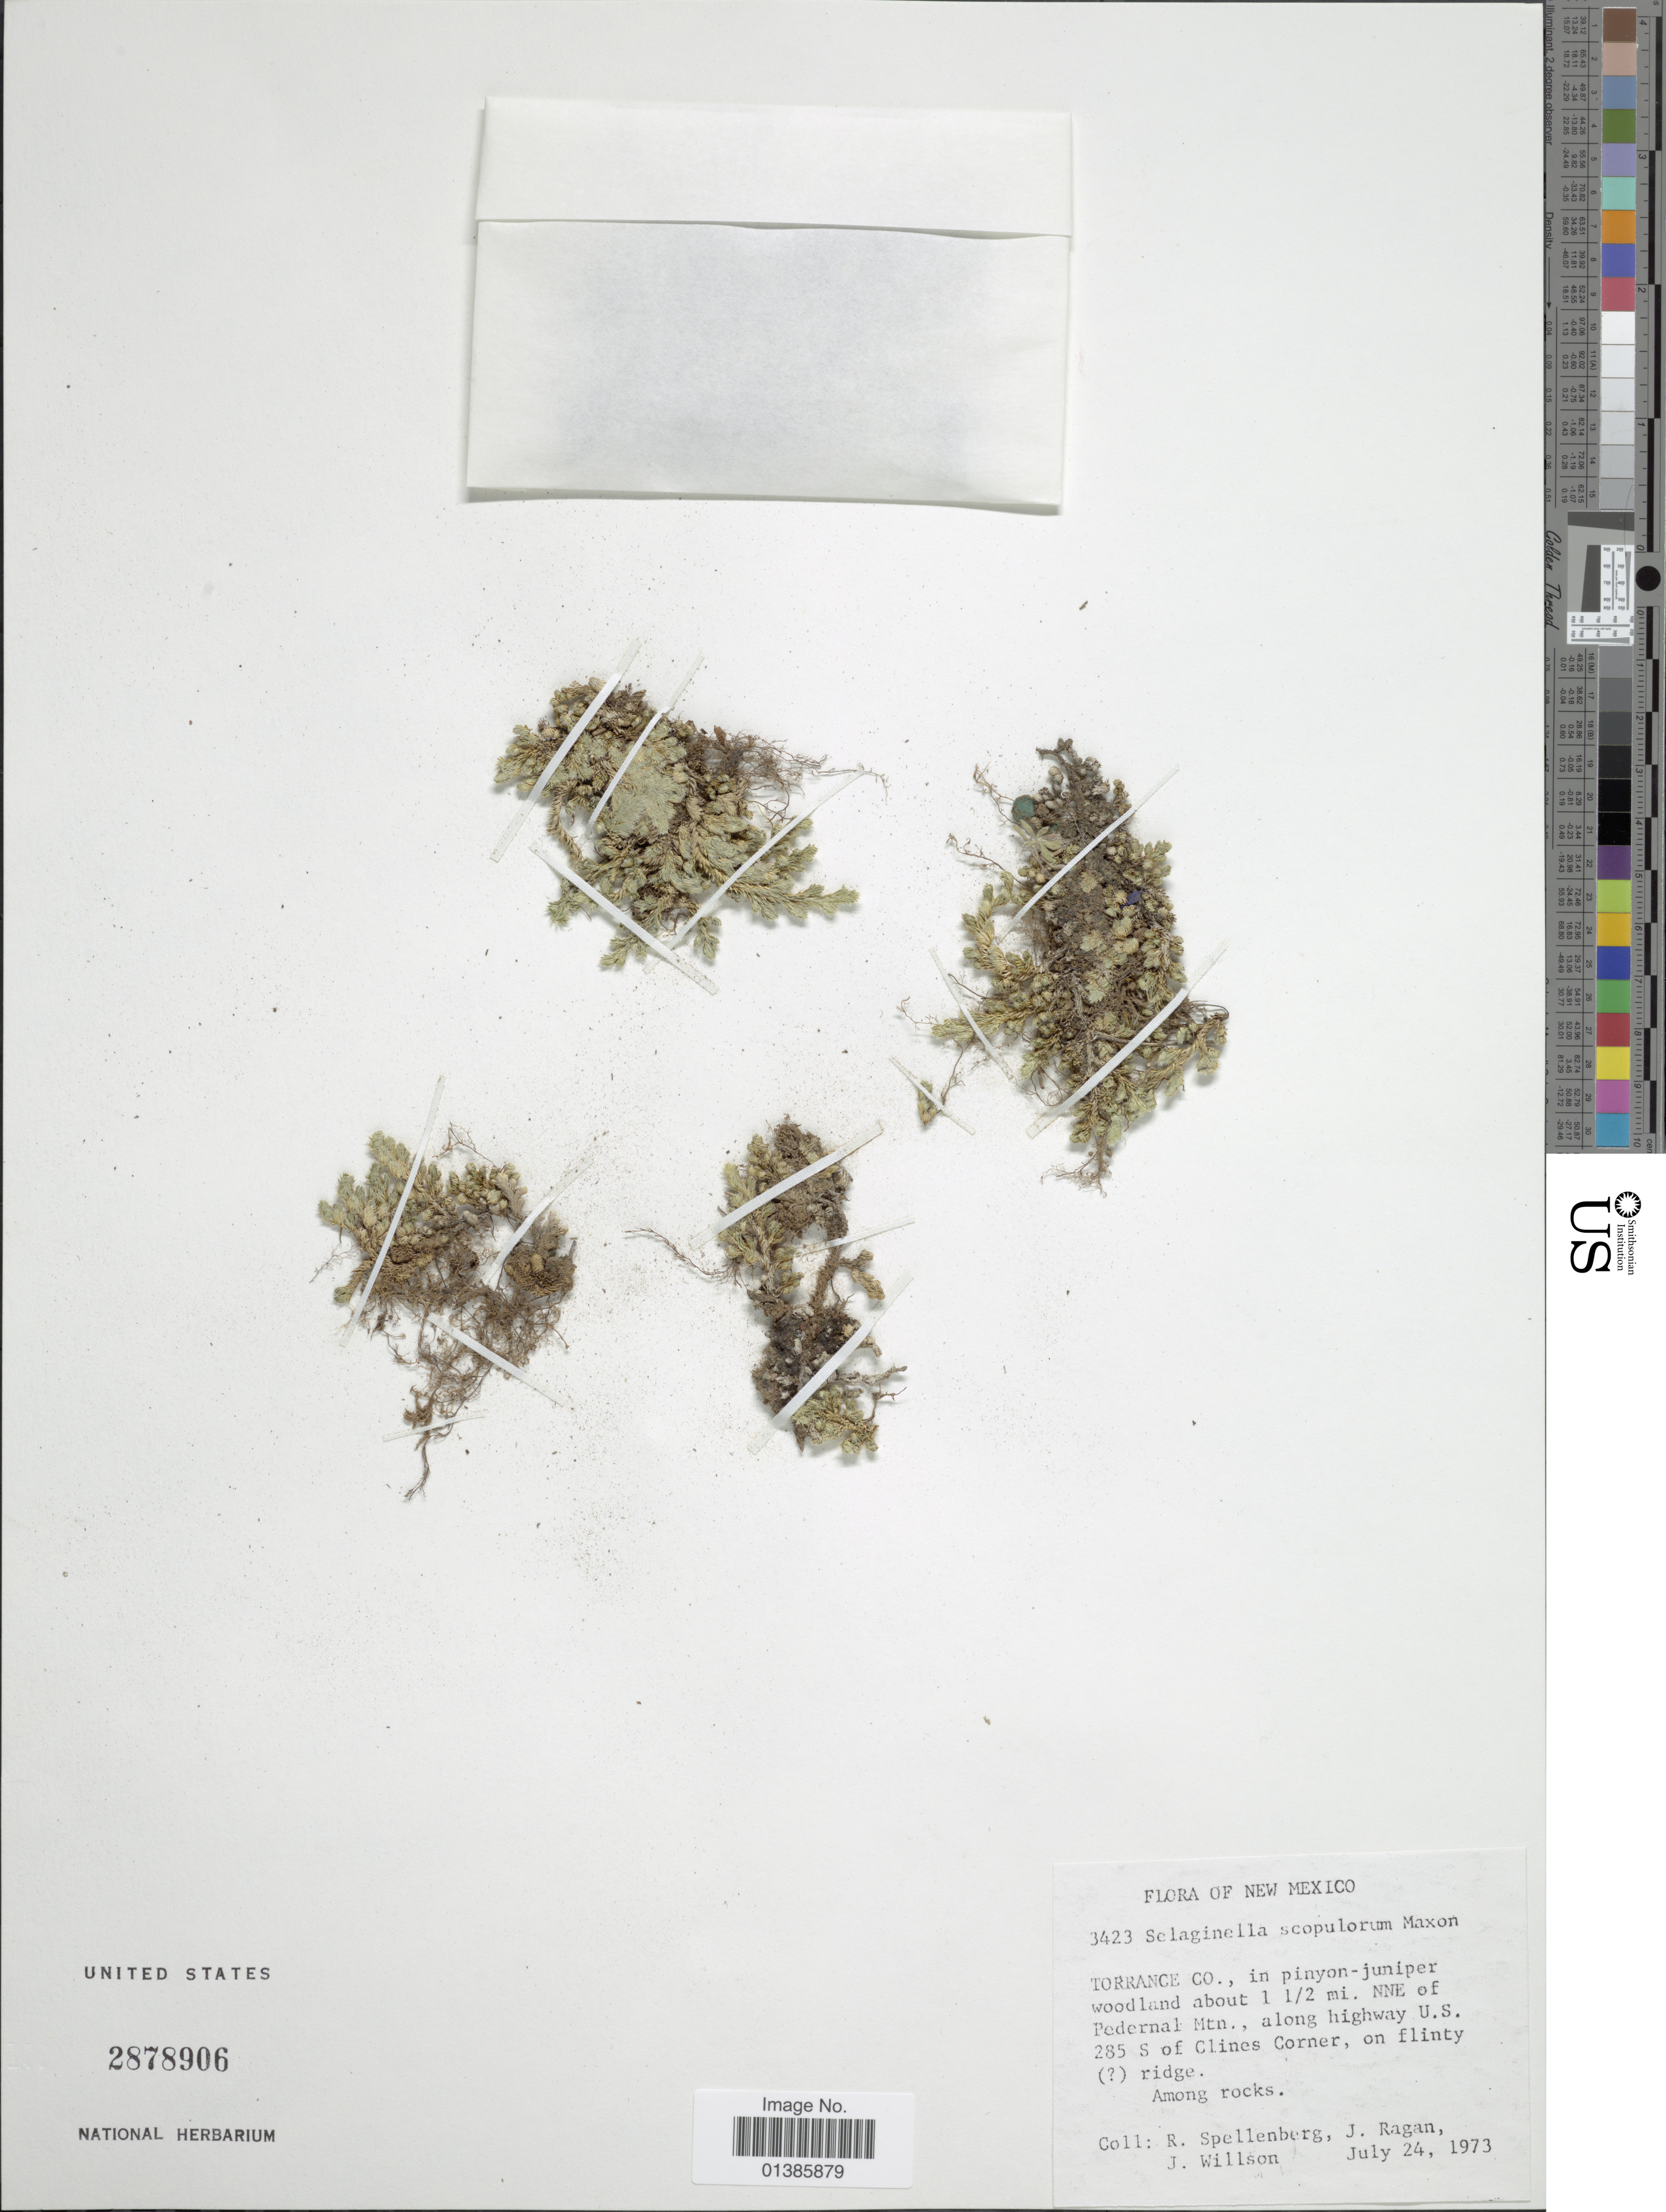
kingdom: Plantae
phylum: Tracheophyta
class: Lycopodiopsida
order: Selaginellales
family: Selaginellaceae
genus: Selaginella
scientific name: Selaginella densa var. scopulorum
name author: (Maxon) R.M. Tryon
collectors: R. Spellenberg, J. Ragan & J. Willson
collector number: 3423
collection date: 1973-07-24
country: United States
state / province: New Mexico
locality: Torrance Co., in pinyon-juniper woodland about 1 1/2 mi. NNE of Pedernal Mtn., along highway U.S. 285 S of Clines Corner, on flinty ridge.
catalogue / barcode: US 2878906